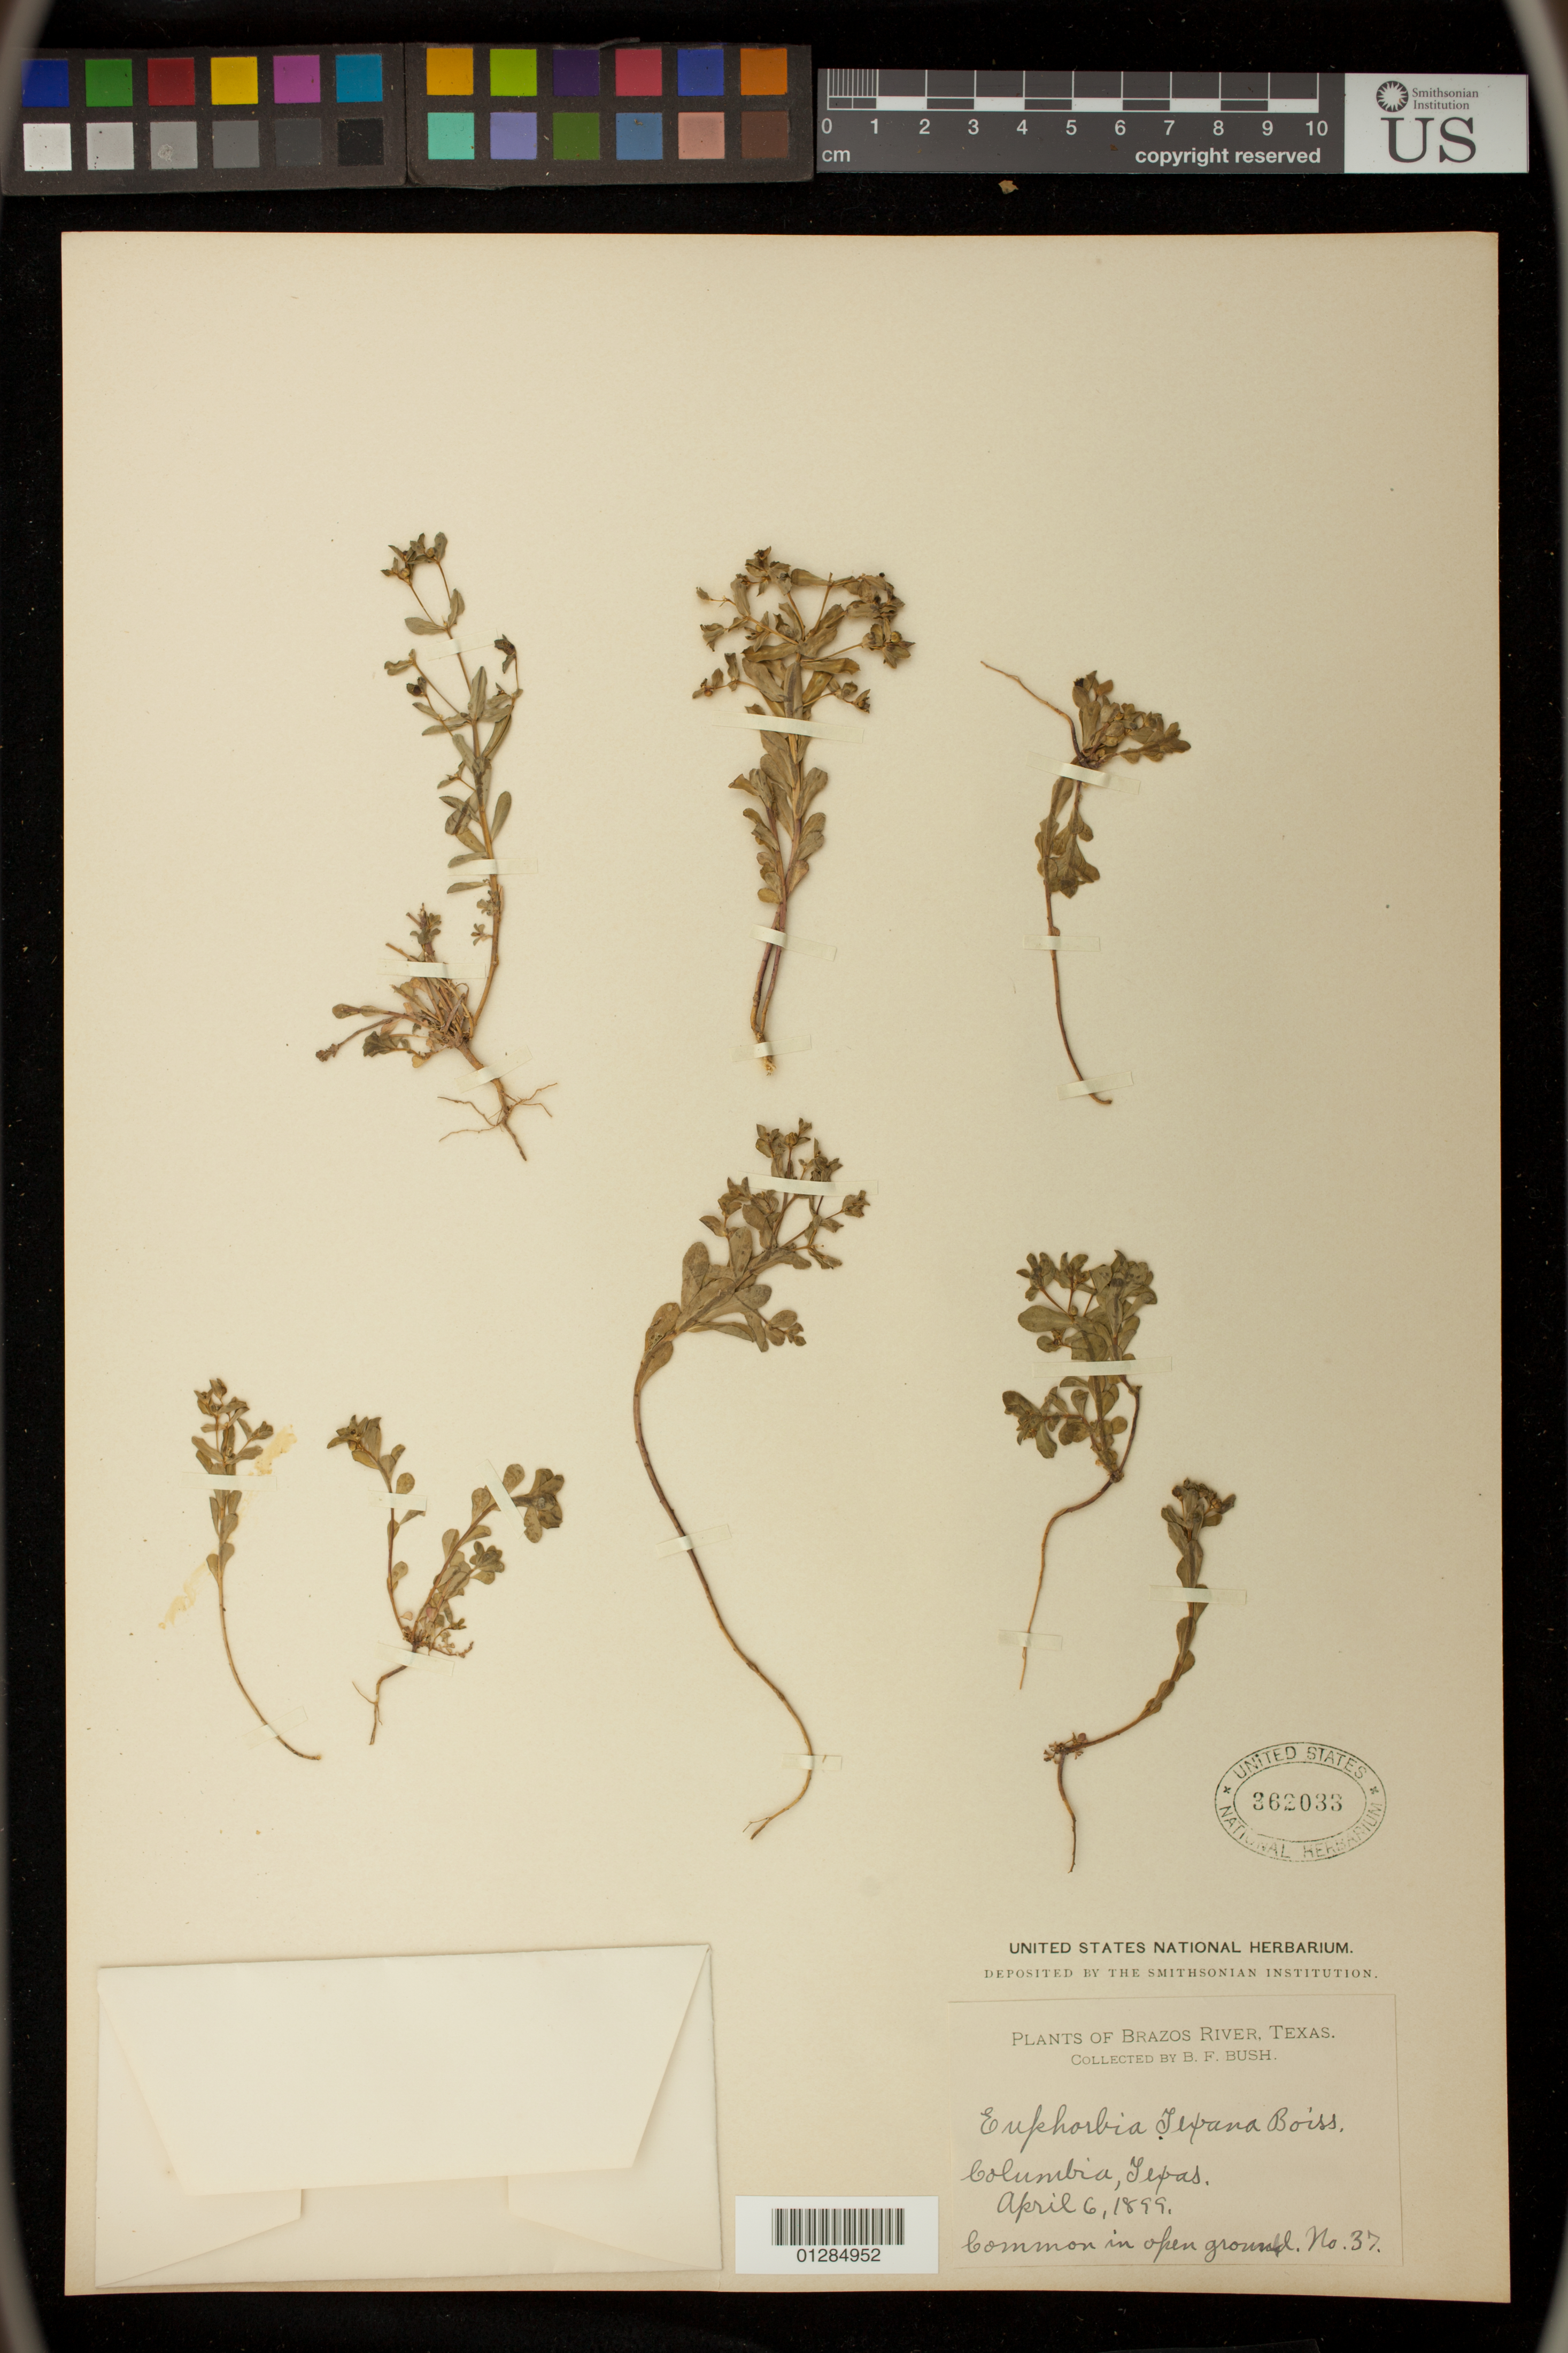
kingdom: Plantae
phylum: Tracheophyta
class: Magnoliopsida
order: Malpighiales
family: Euphorbiaceae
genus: Euphorbia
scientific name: Euphorbia texana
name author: Boiss.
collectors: B. F. Bush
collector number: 37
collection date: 1899-04-06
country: United States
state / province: Texas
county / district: Brazoria County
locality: Columbia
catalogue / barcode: US 362033